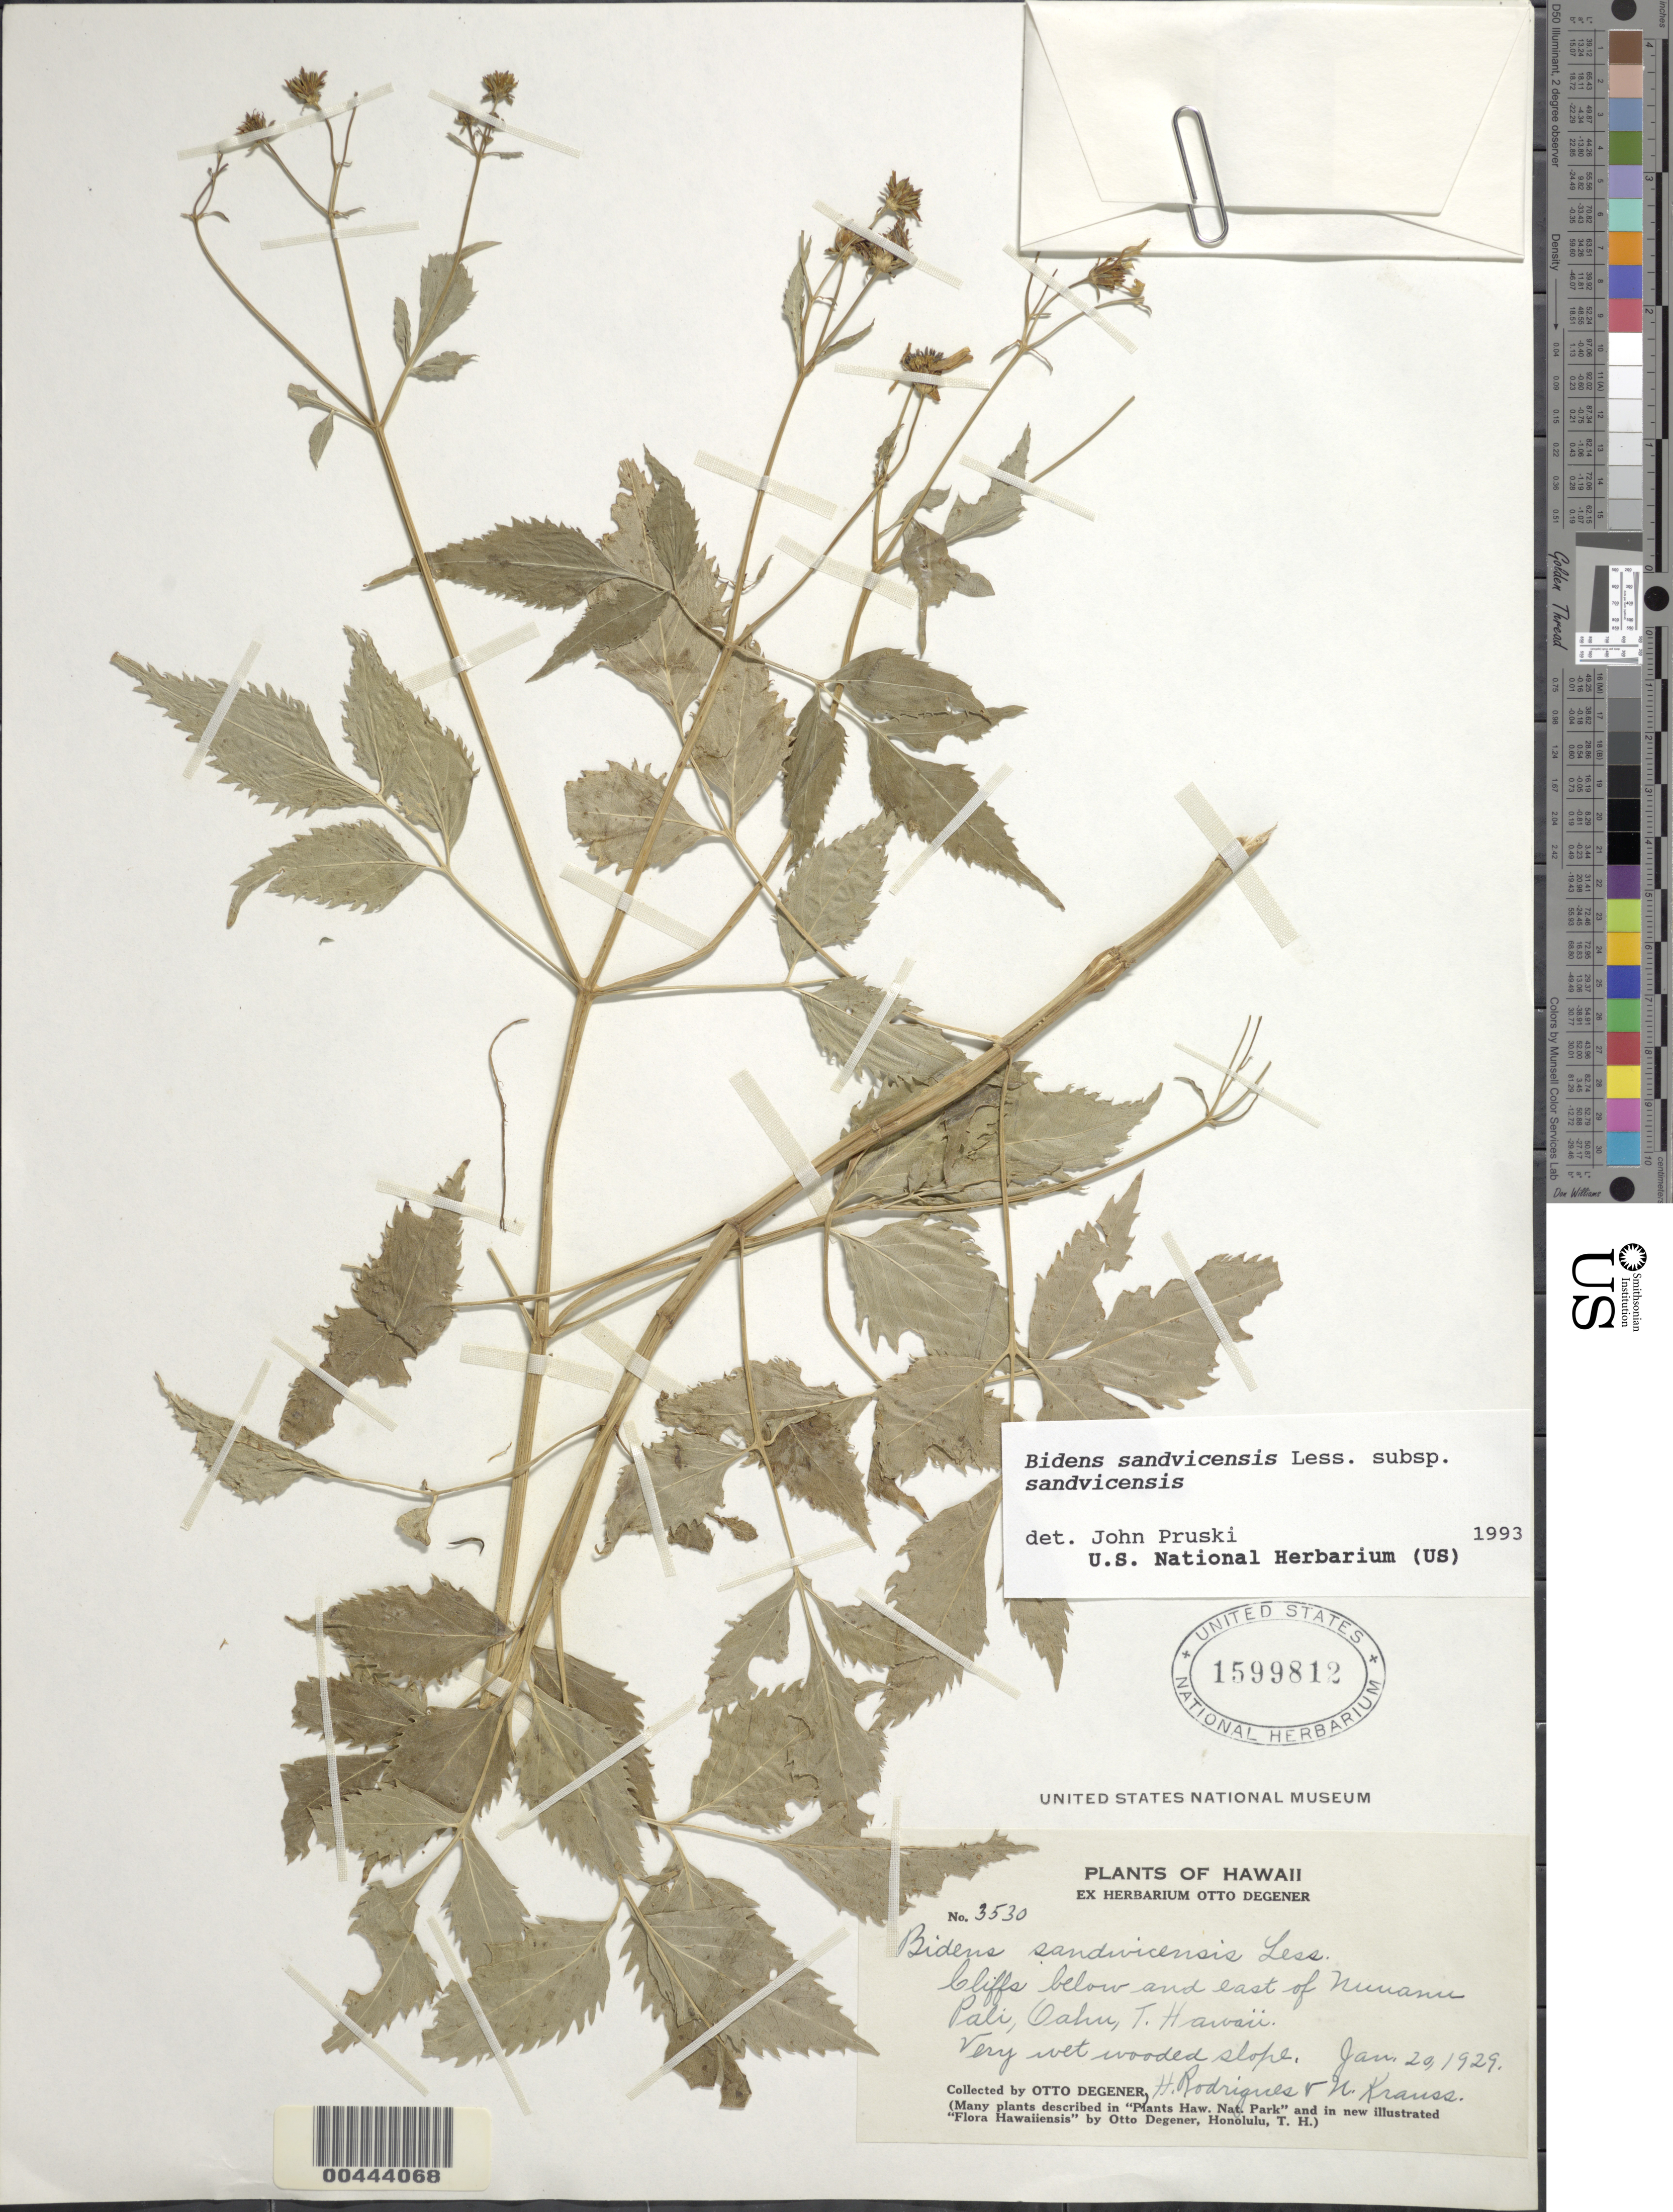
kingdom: Plantae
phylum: Tracheophyta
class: Magnoliopsida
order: Asterales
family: Asteraceae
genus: Bidens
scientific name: Bidens sandvicensis subsp. sandvicensis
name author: Less.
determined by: Pruski, J. F.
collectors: O. Degener, H. Rodrigues & N. Krauss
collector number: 3530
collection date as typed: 20 Jan 1929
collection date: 1929-01-20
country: United States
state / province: Hawaii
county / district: Honolulu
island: Oahu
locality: Cliffs below and E of Nuuanu Pali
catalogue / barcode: US 1599812